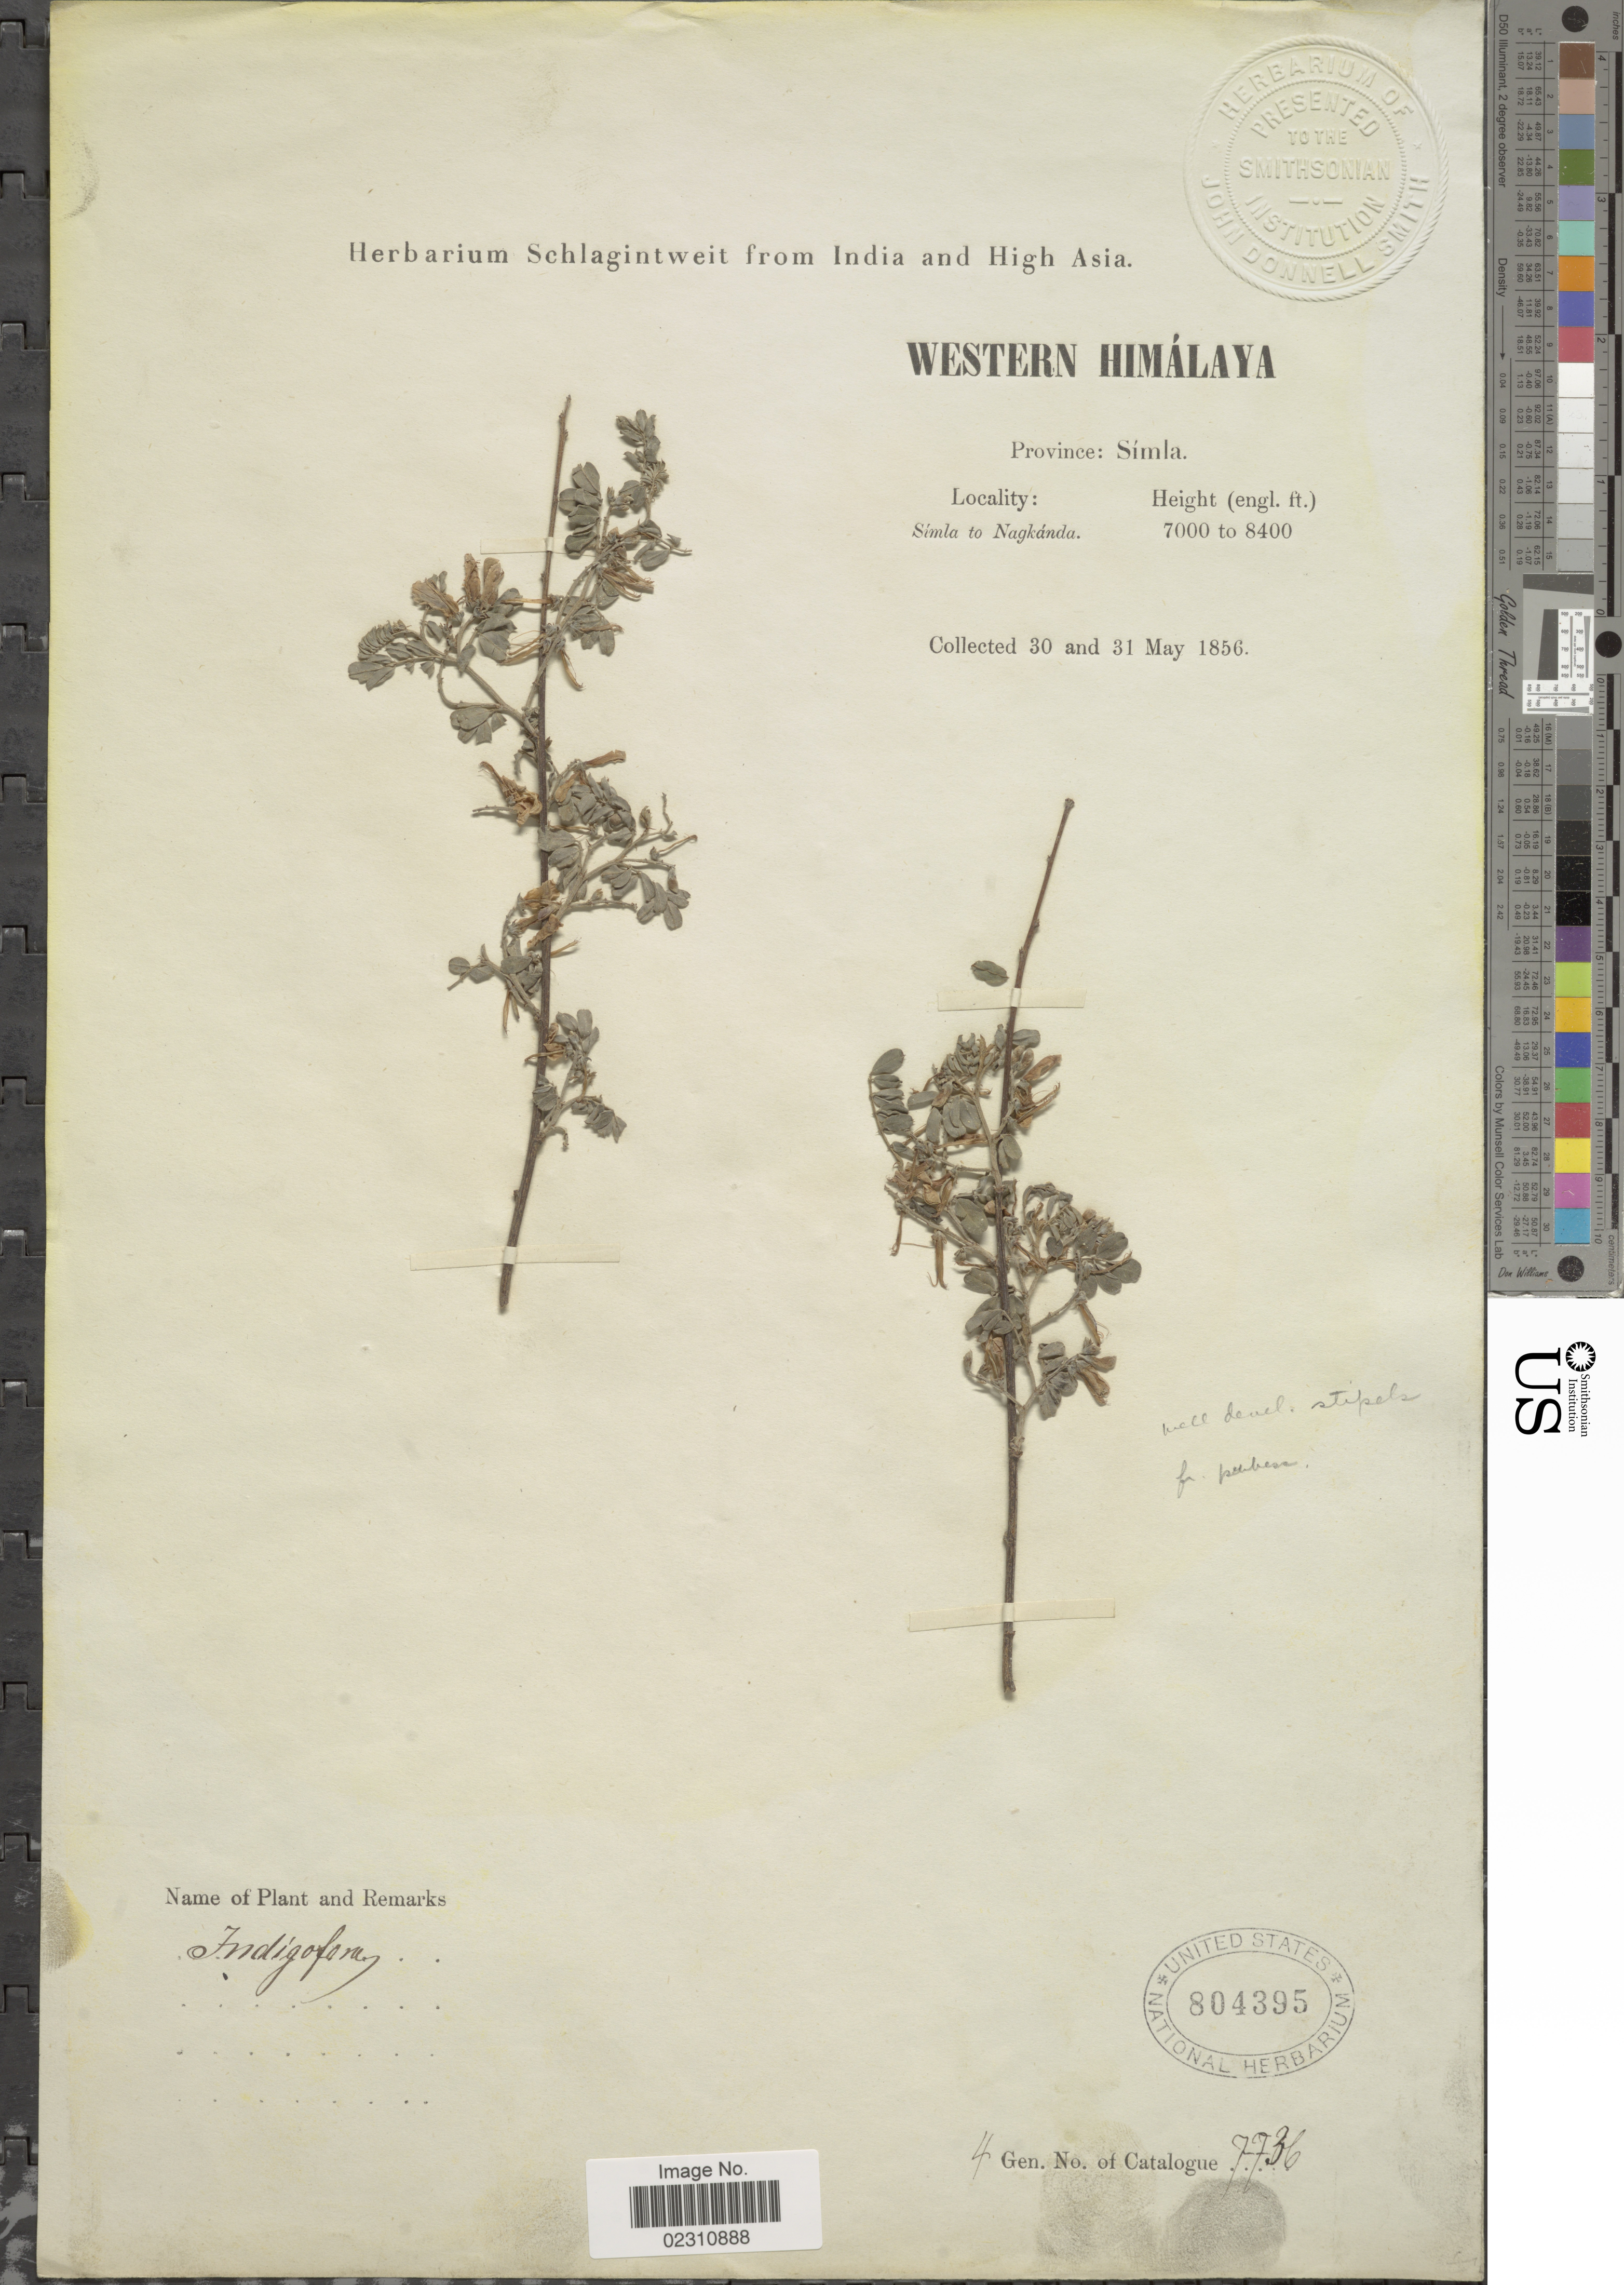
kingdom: Plantae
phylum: Tracheophyta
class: Magnoliopsida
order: Fabales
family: Fabaceae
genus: Indigofera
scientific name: Indigofera gerardiana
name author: Wall.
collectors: ex herb. Schlagintweit from India and High Asia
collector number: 7736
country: India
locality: Western Himalaya, Simla to Nagkanda, Province: Simla.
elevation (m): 2134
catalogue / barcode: US 804395